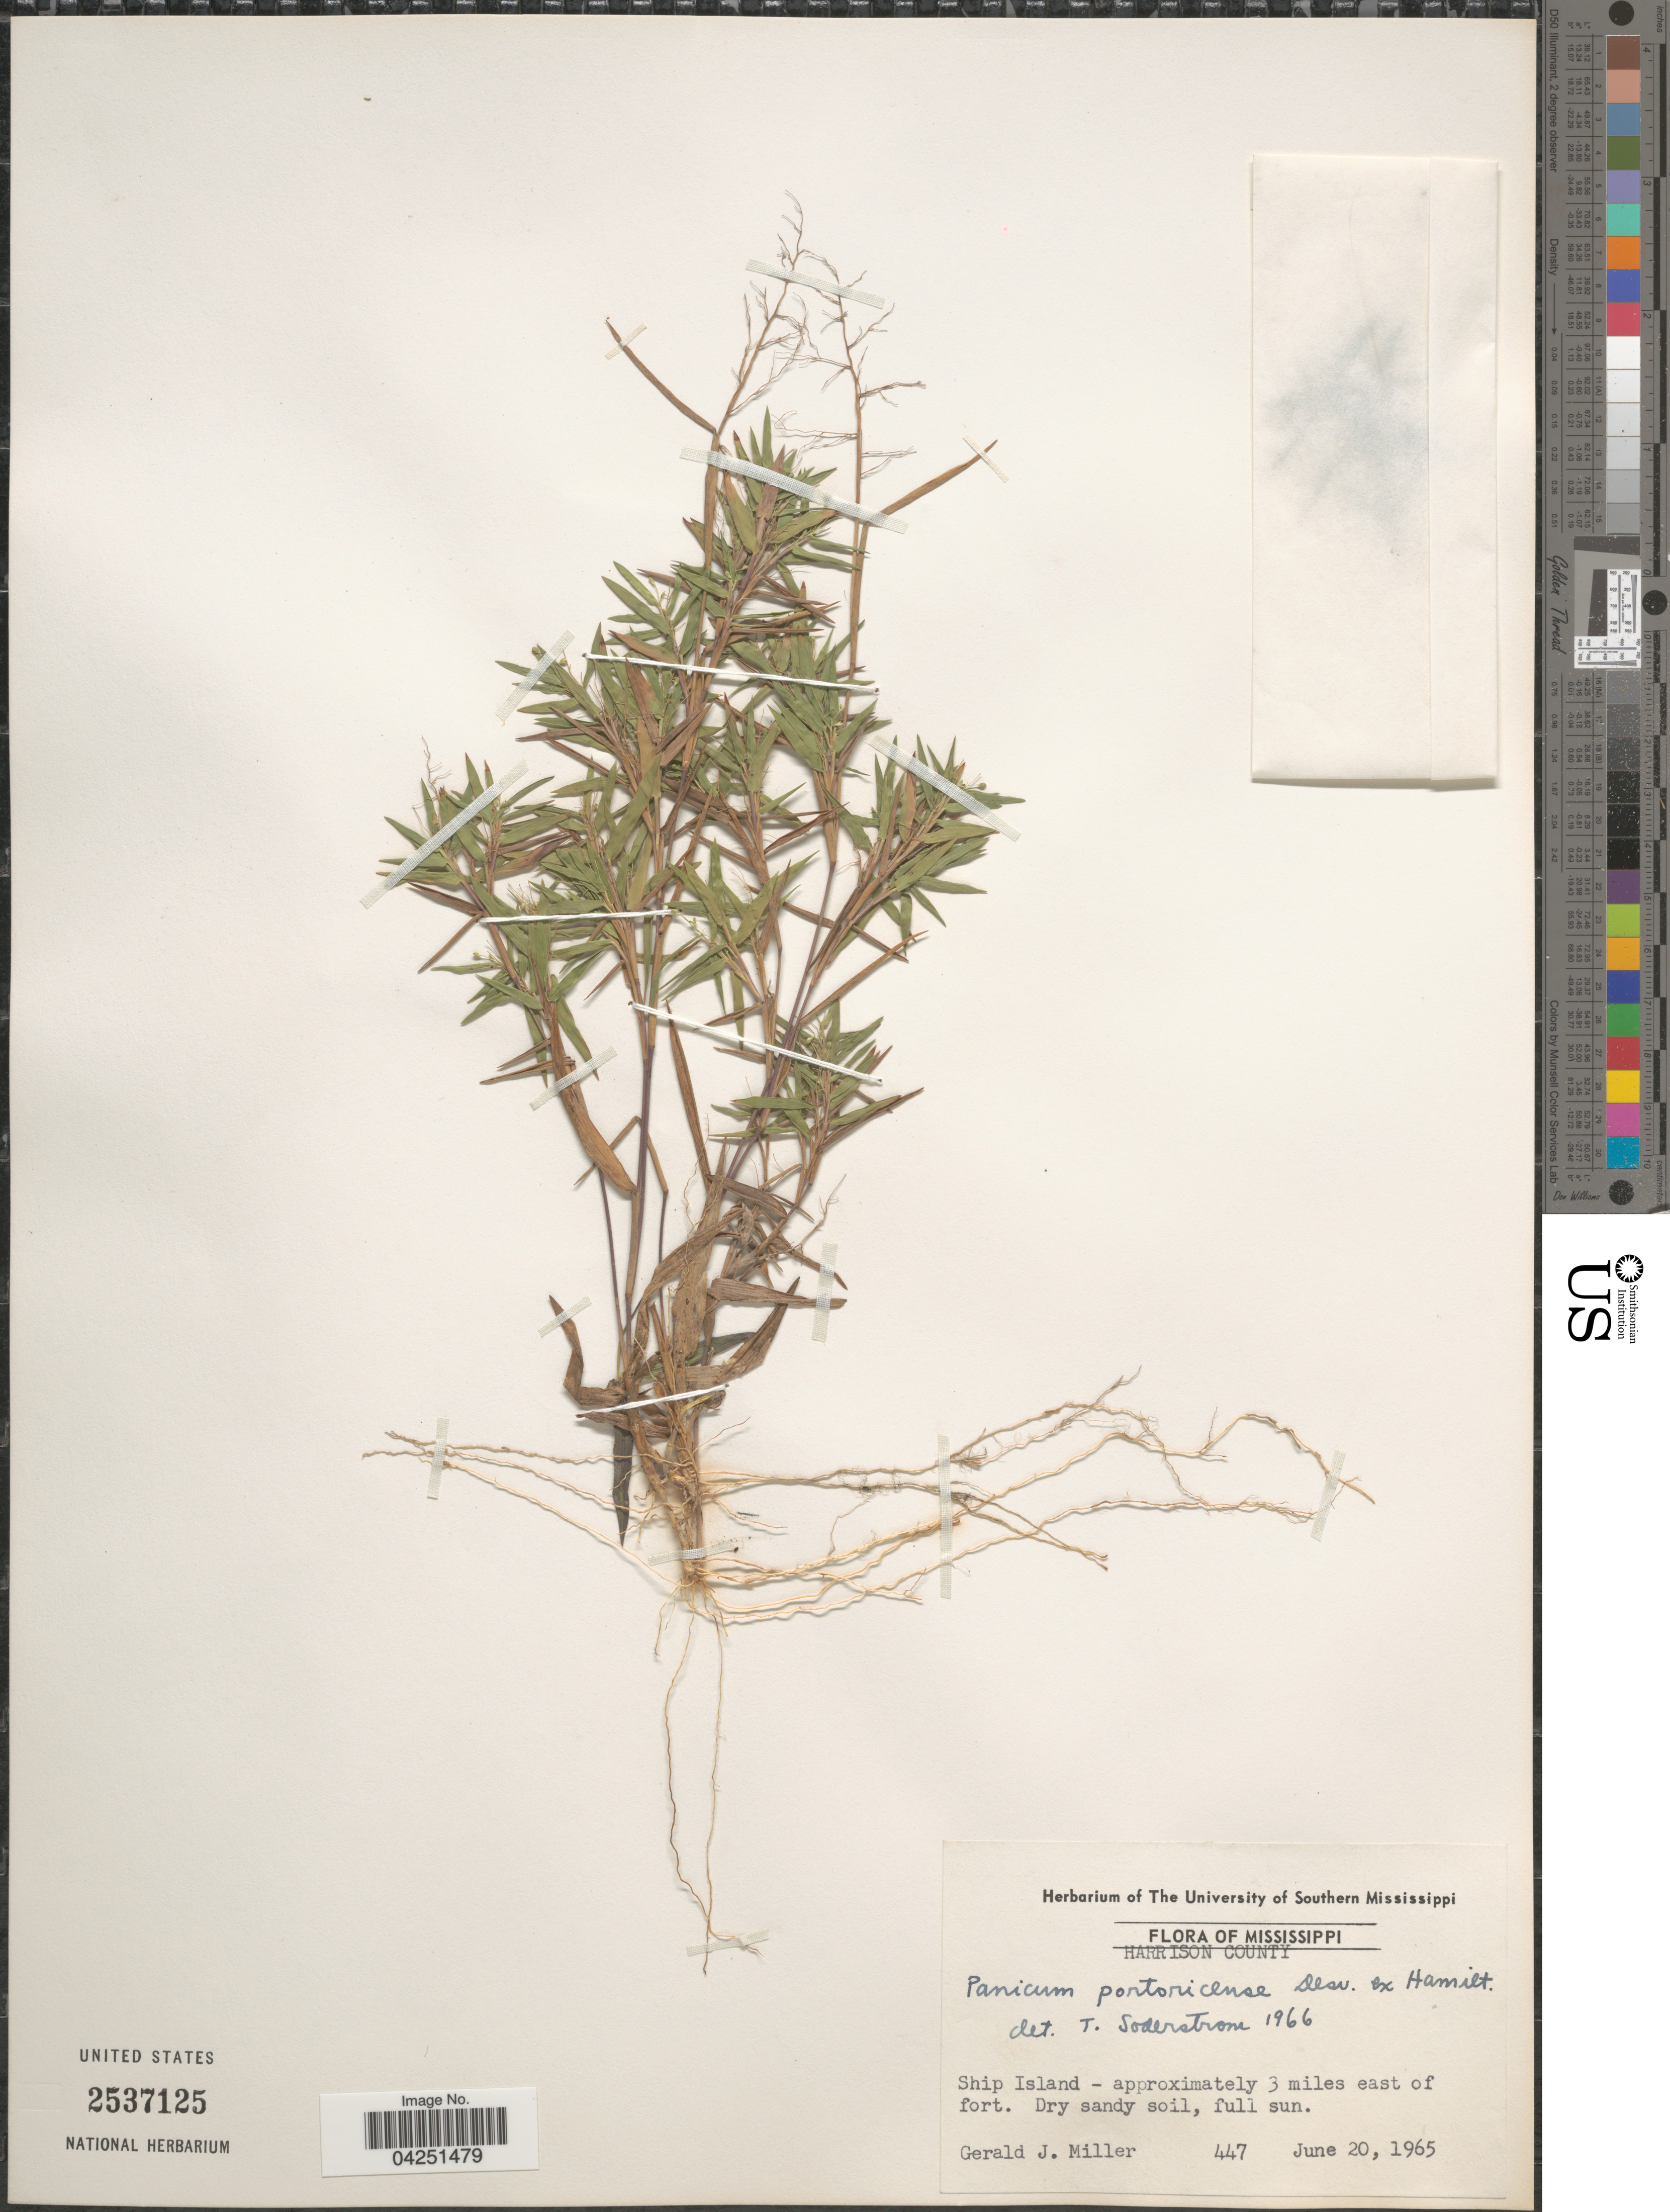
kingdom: Plantae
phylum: Tracheophyta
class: Liliopsida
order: Poales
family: Poaceae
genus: Dichanthelium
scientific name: Dichanthelium acuminatum var. acuminatum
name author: (Sw.) Gould & C.A. Clark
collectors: G. Miller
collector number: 447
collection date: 1965-06-20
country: United States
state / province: Mississippi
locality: Ship Island-approximately 3 miles east of fort.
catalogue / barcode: US 2537125